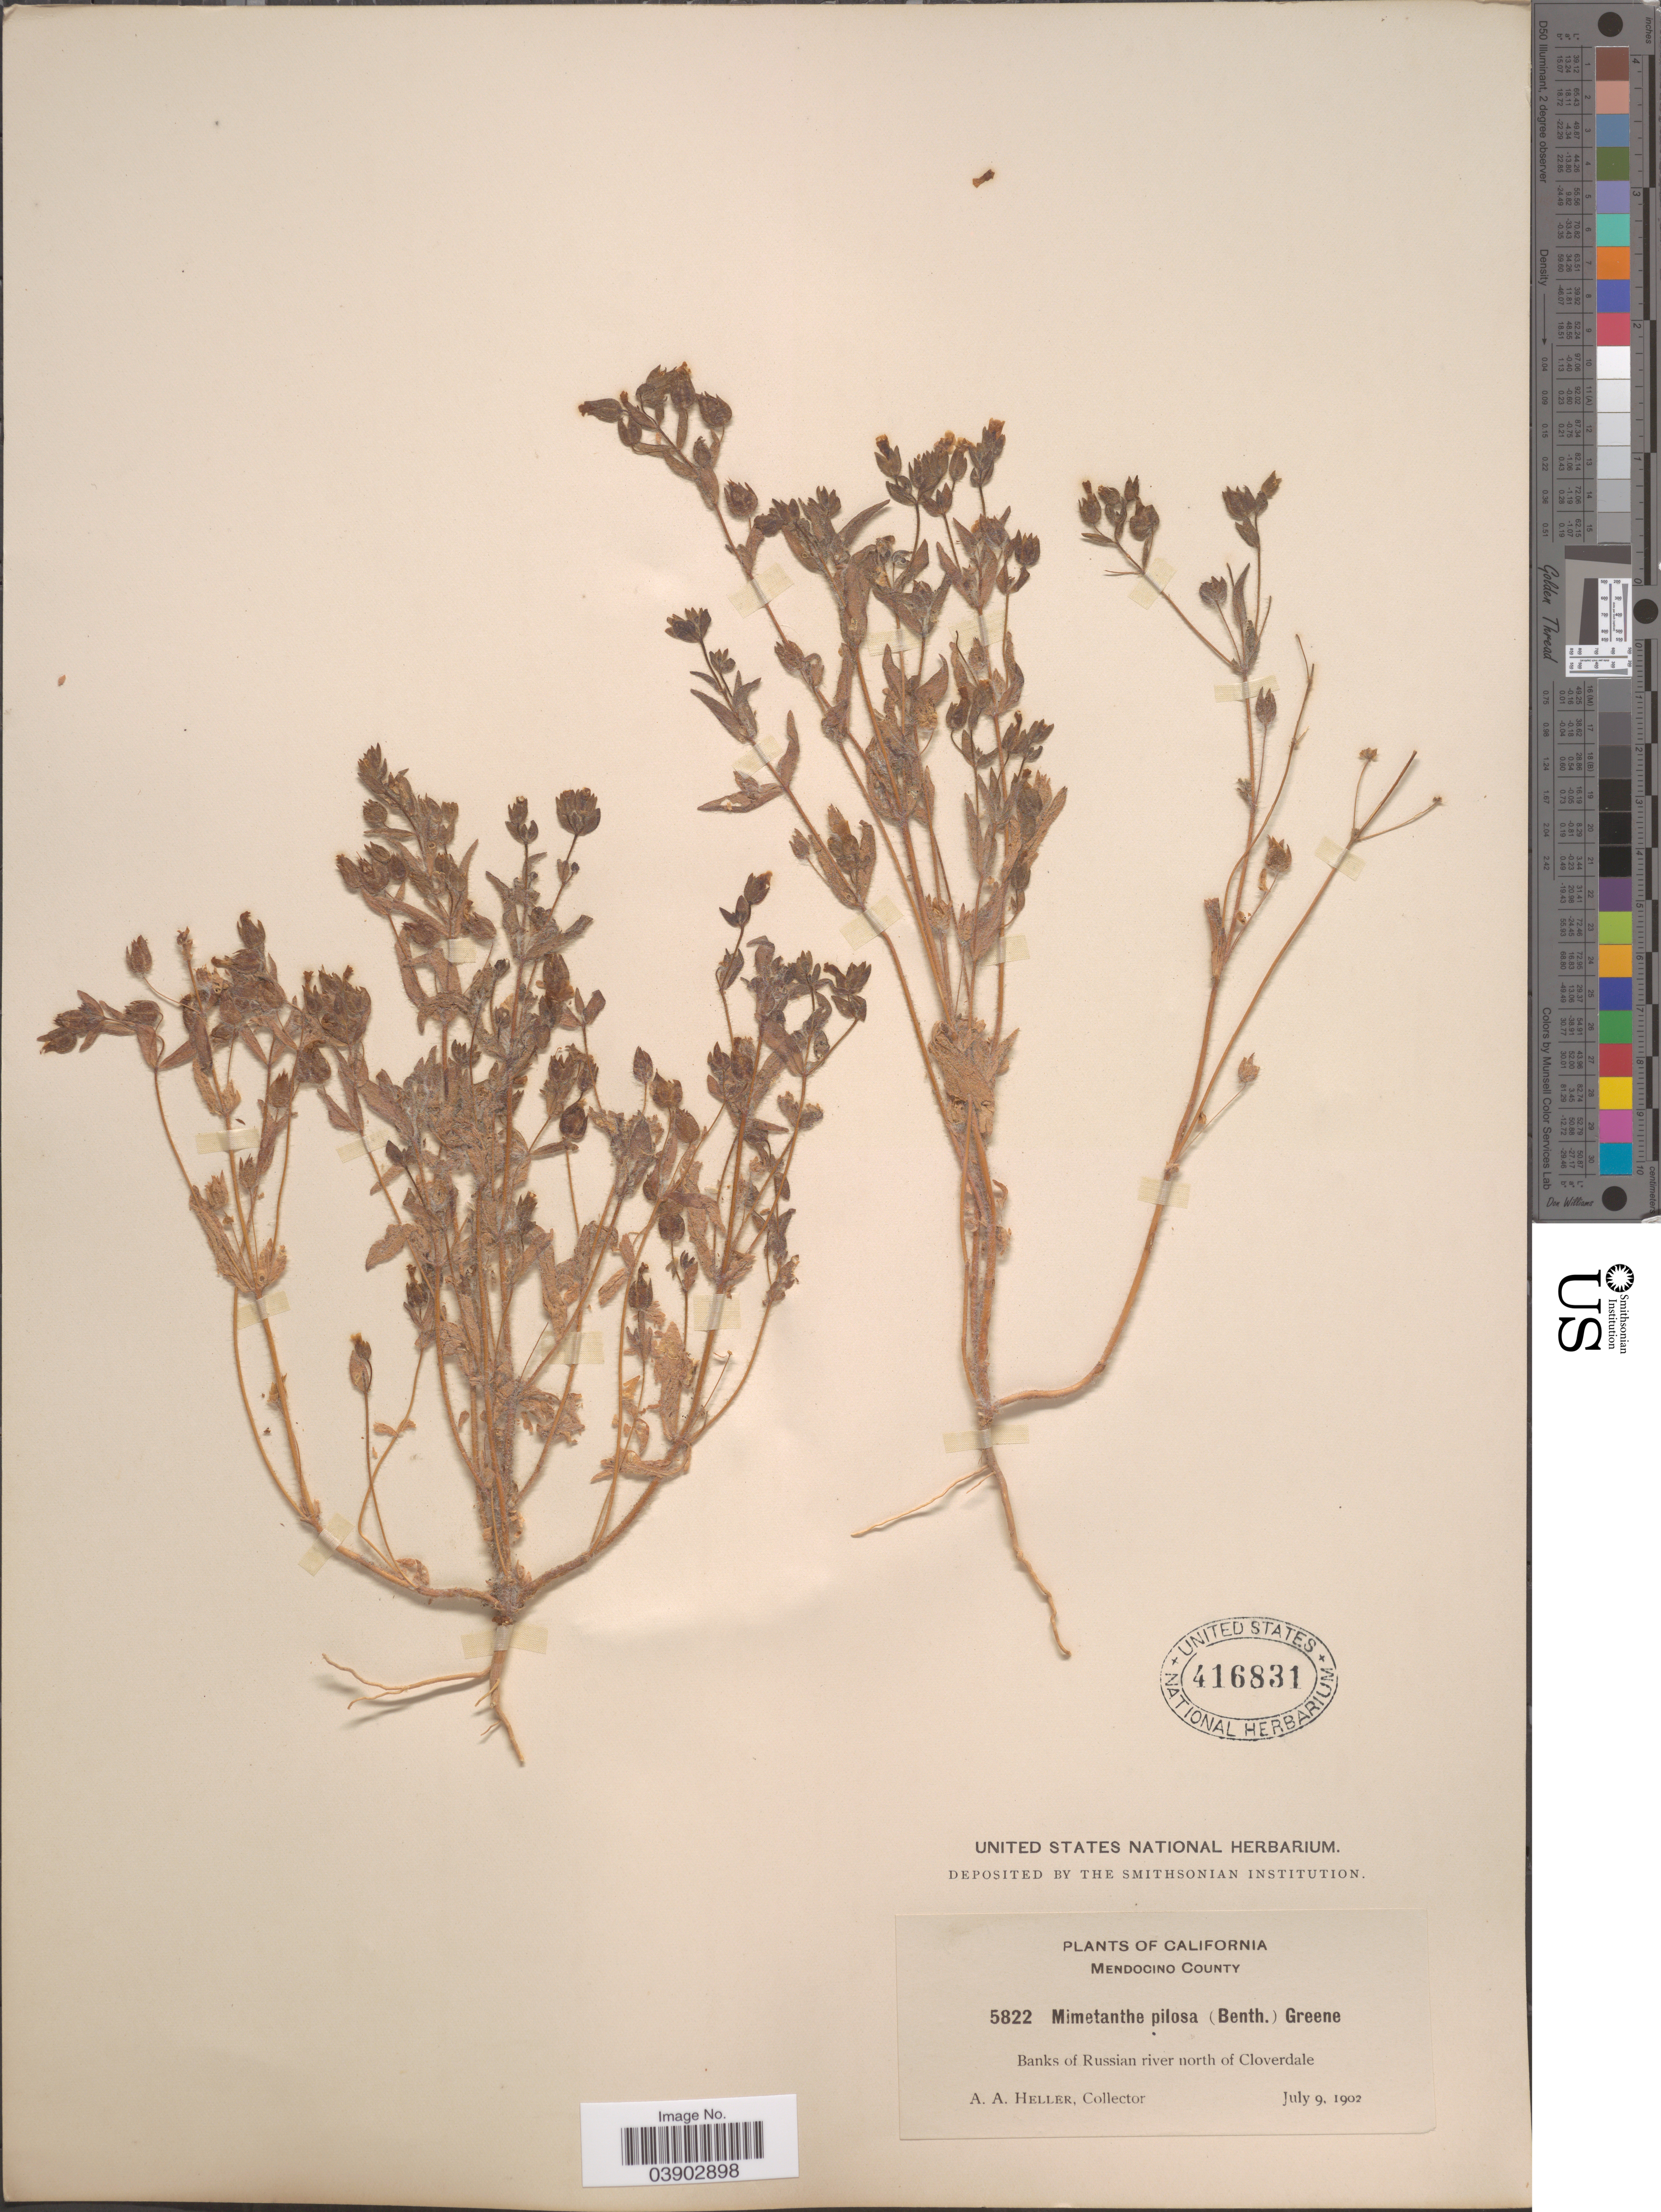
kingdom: Plantae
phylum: Tracheophyta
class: Magnoliopsida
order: Lamiales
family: Phrymaceae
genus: Mimetanthe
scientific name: Mimetanthe pilosa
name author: (Benth.) Greene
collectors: A. A. Heller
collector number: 5822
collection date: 1902-07-09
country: United States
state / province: California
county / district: Mendocino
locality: Mendocino County. Banks of Russian river north of Cloverdale.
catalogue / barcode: US 416831